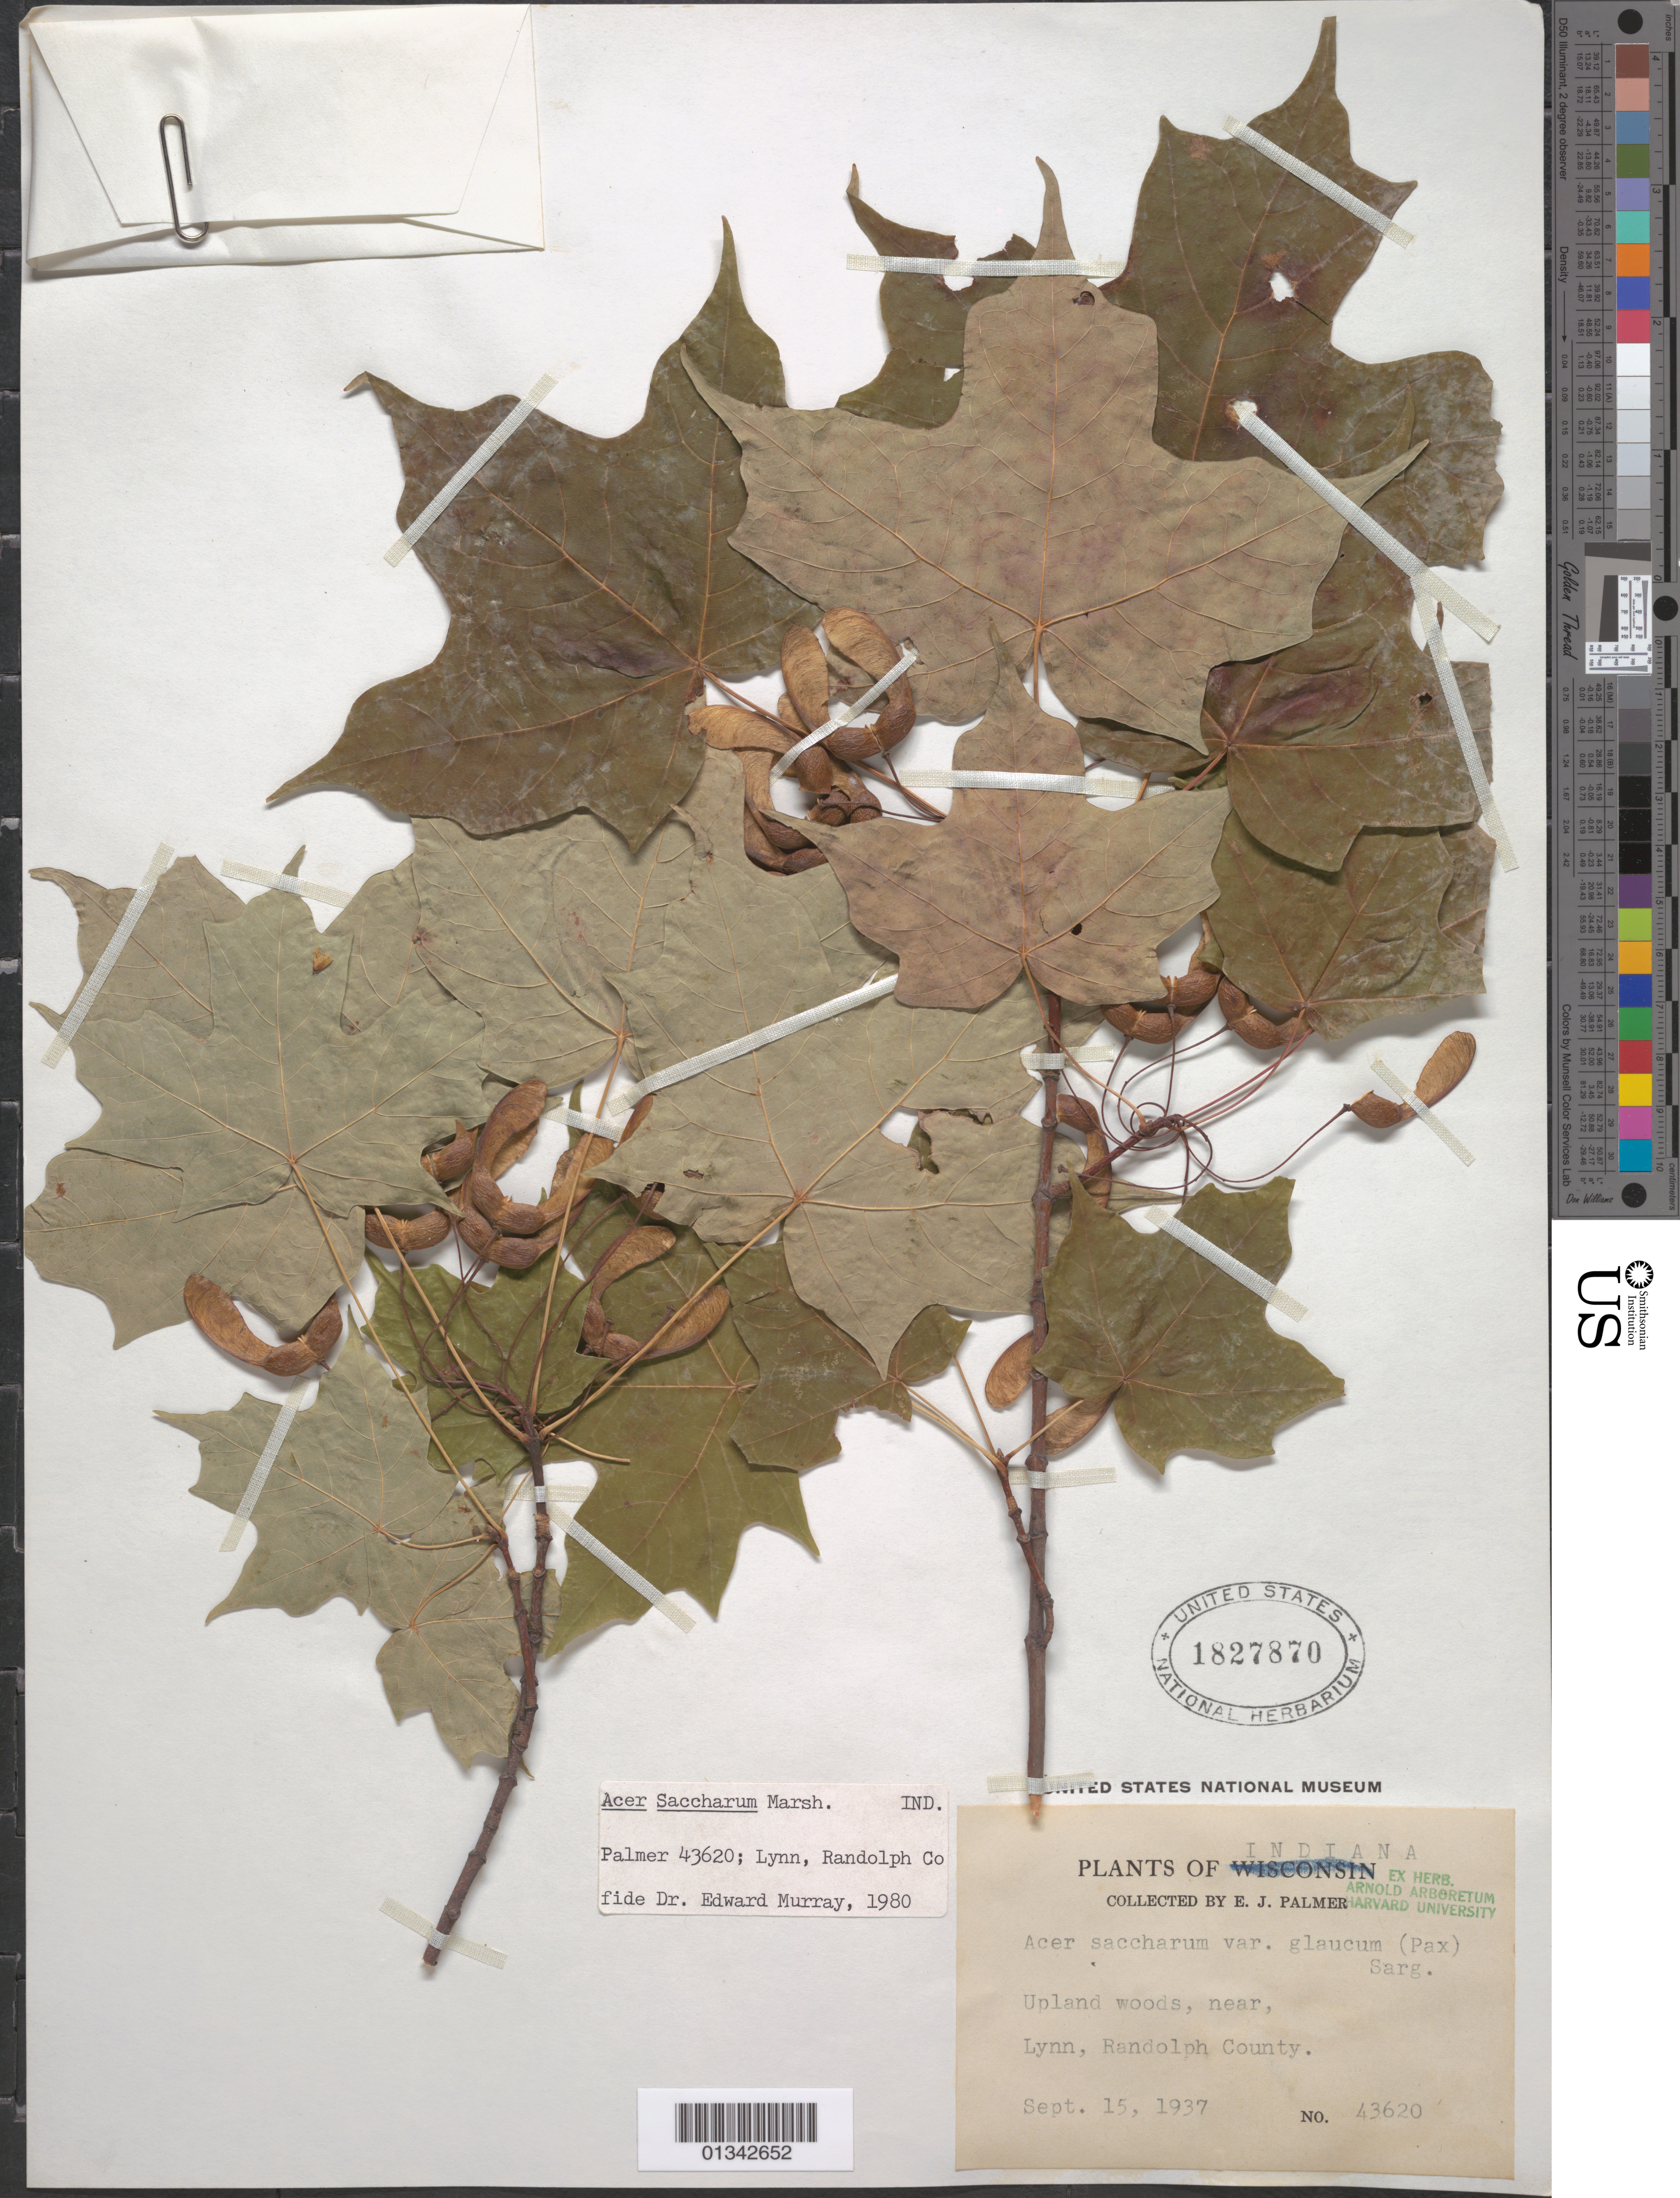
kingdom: Plantae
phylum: Tracheophyta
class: Magnoliopsida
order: Sapindales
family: Sapindaceae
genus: Acer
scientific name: Acer saccharum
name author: Marshall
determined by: Murray, Edward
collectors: E. J. Palmer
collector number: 43620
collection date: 1937-09-15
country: United States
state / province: Indiana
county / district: Randolph County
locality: Randolph County, near Lynn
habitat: Upland woods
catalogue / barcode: US 1827870